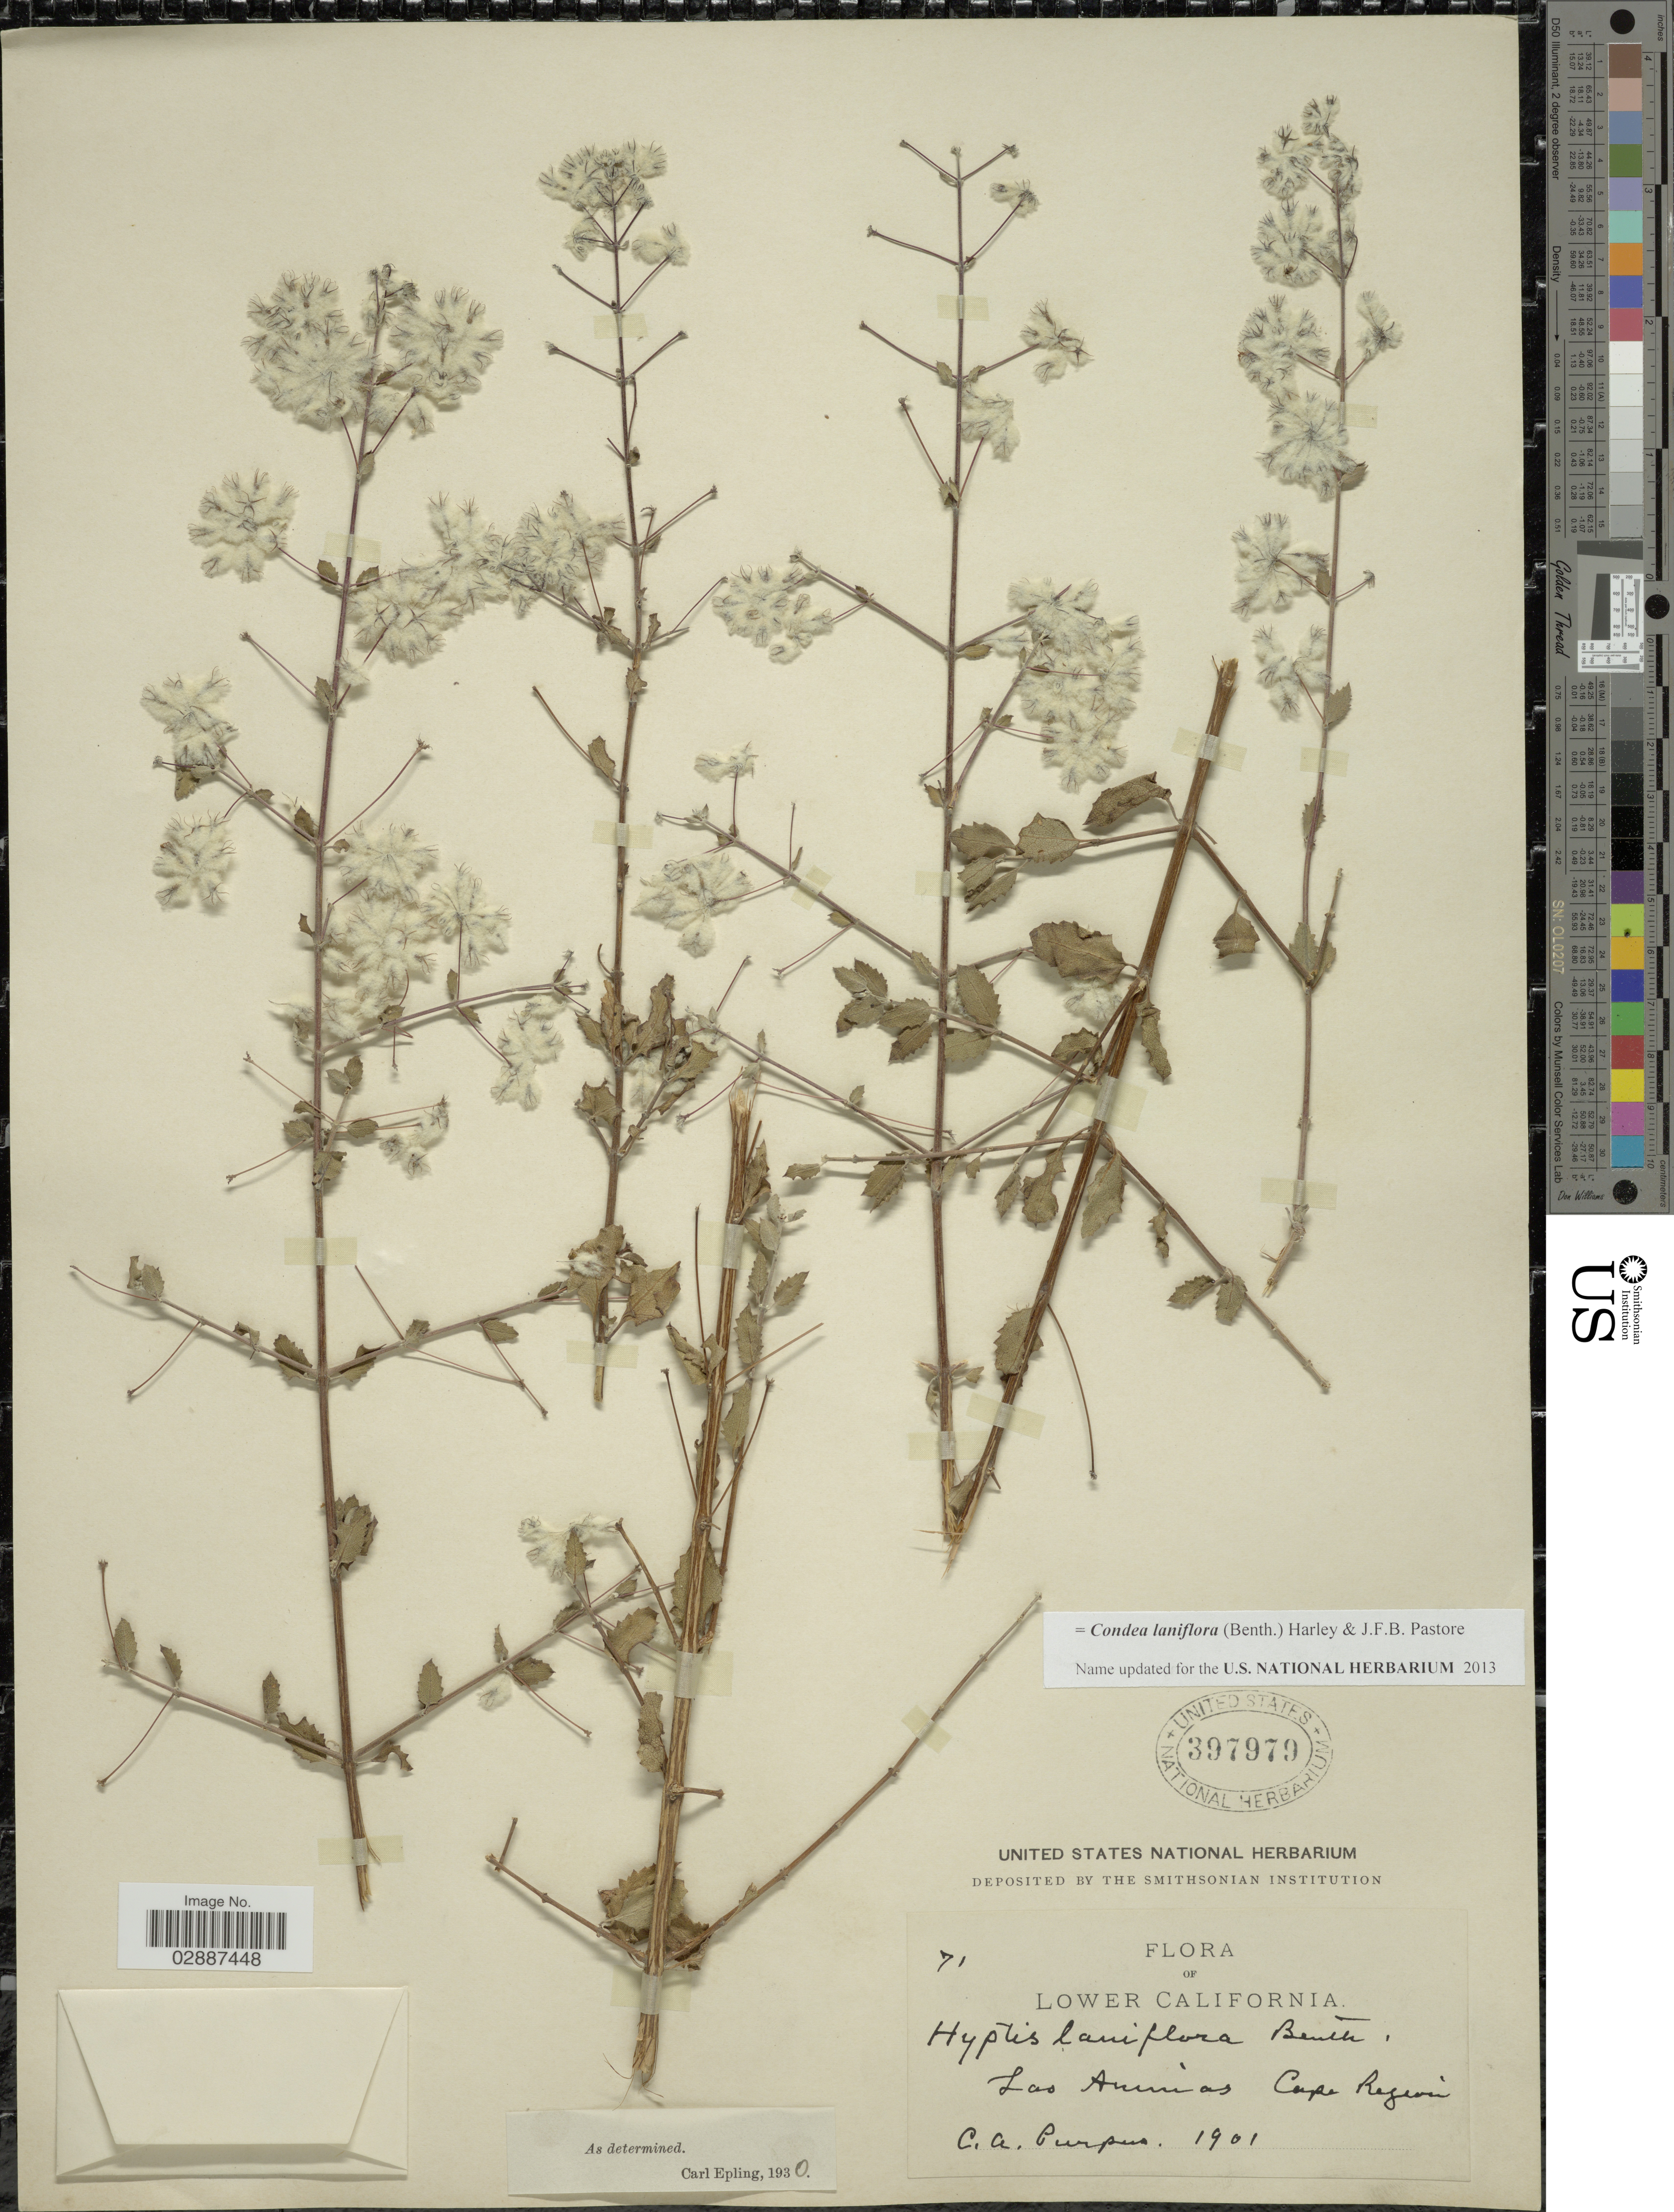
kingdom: Plantae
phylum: Tracheophyta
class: Magnoliopsida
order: Lamiales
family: Lamiaceae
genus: Condea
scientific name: Condea laniflora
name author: (Benth.) Harley & J.F.B. Pastore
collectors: C. A. Purpus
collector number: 71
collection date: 1901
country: Mexico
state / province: Baja California Sur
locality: Lower California. Las Animas, Cape Region.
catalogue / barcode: US 397979